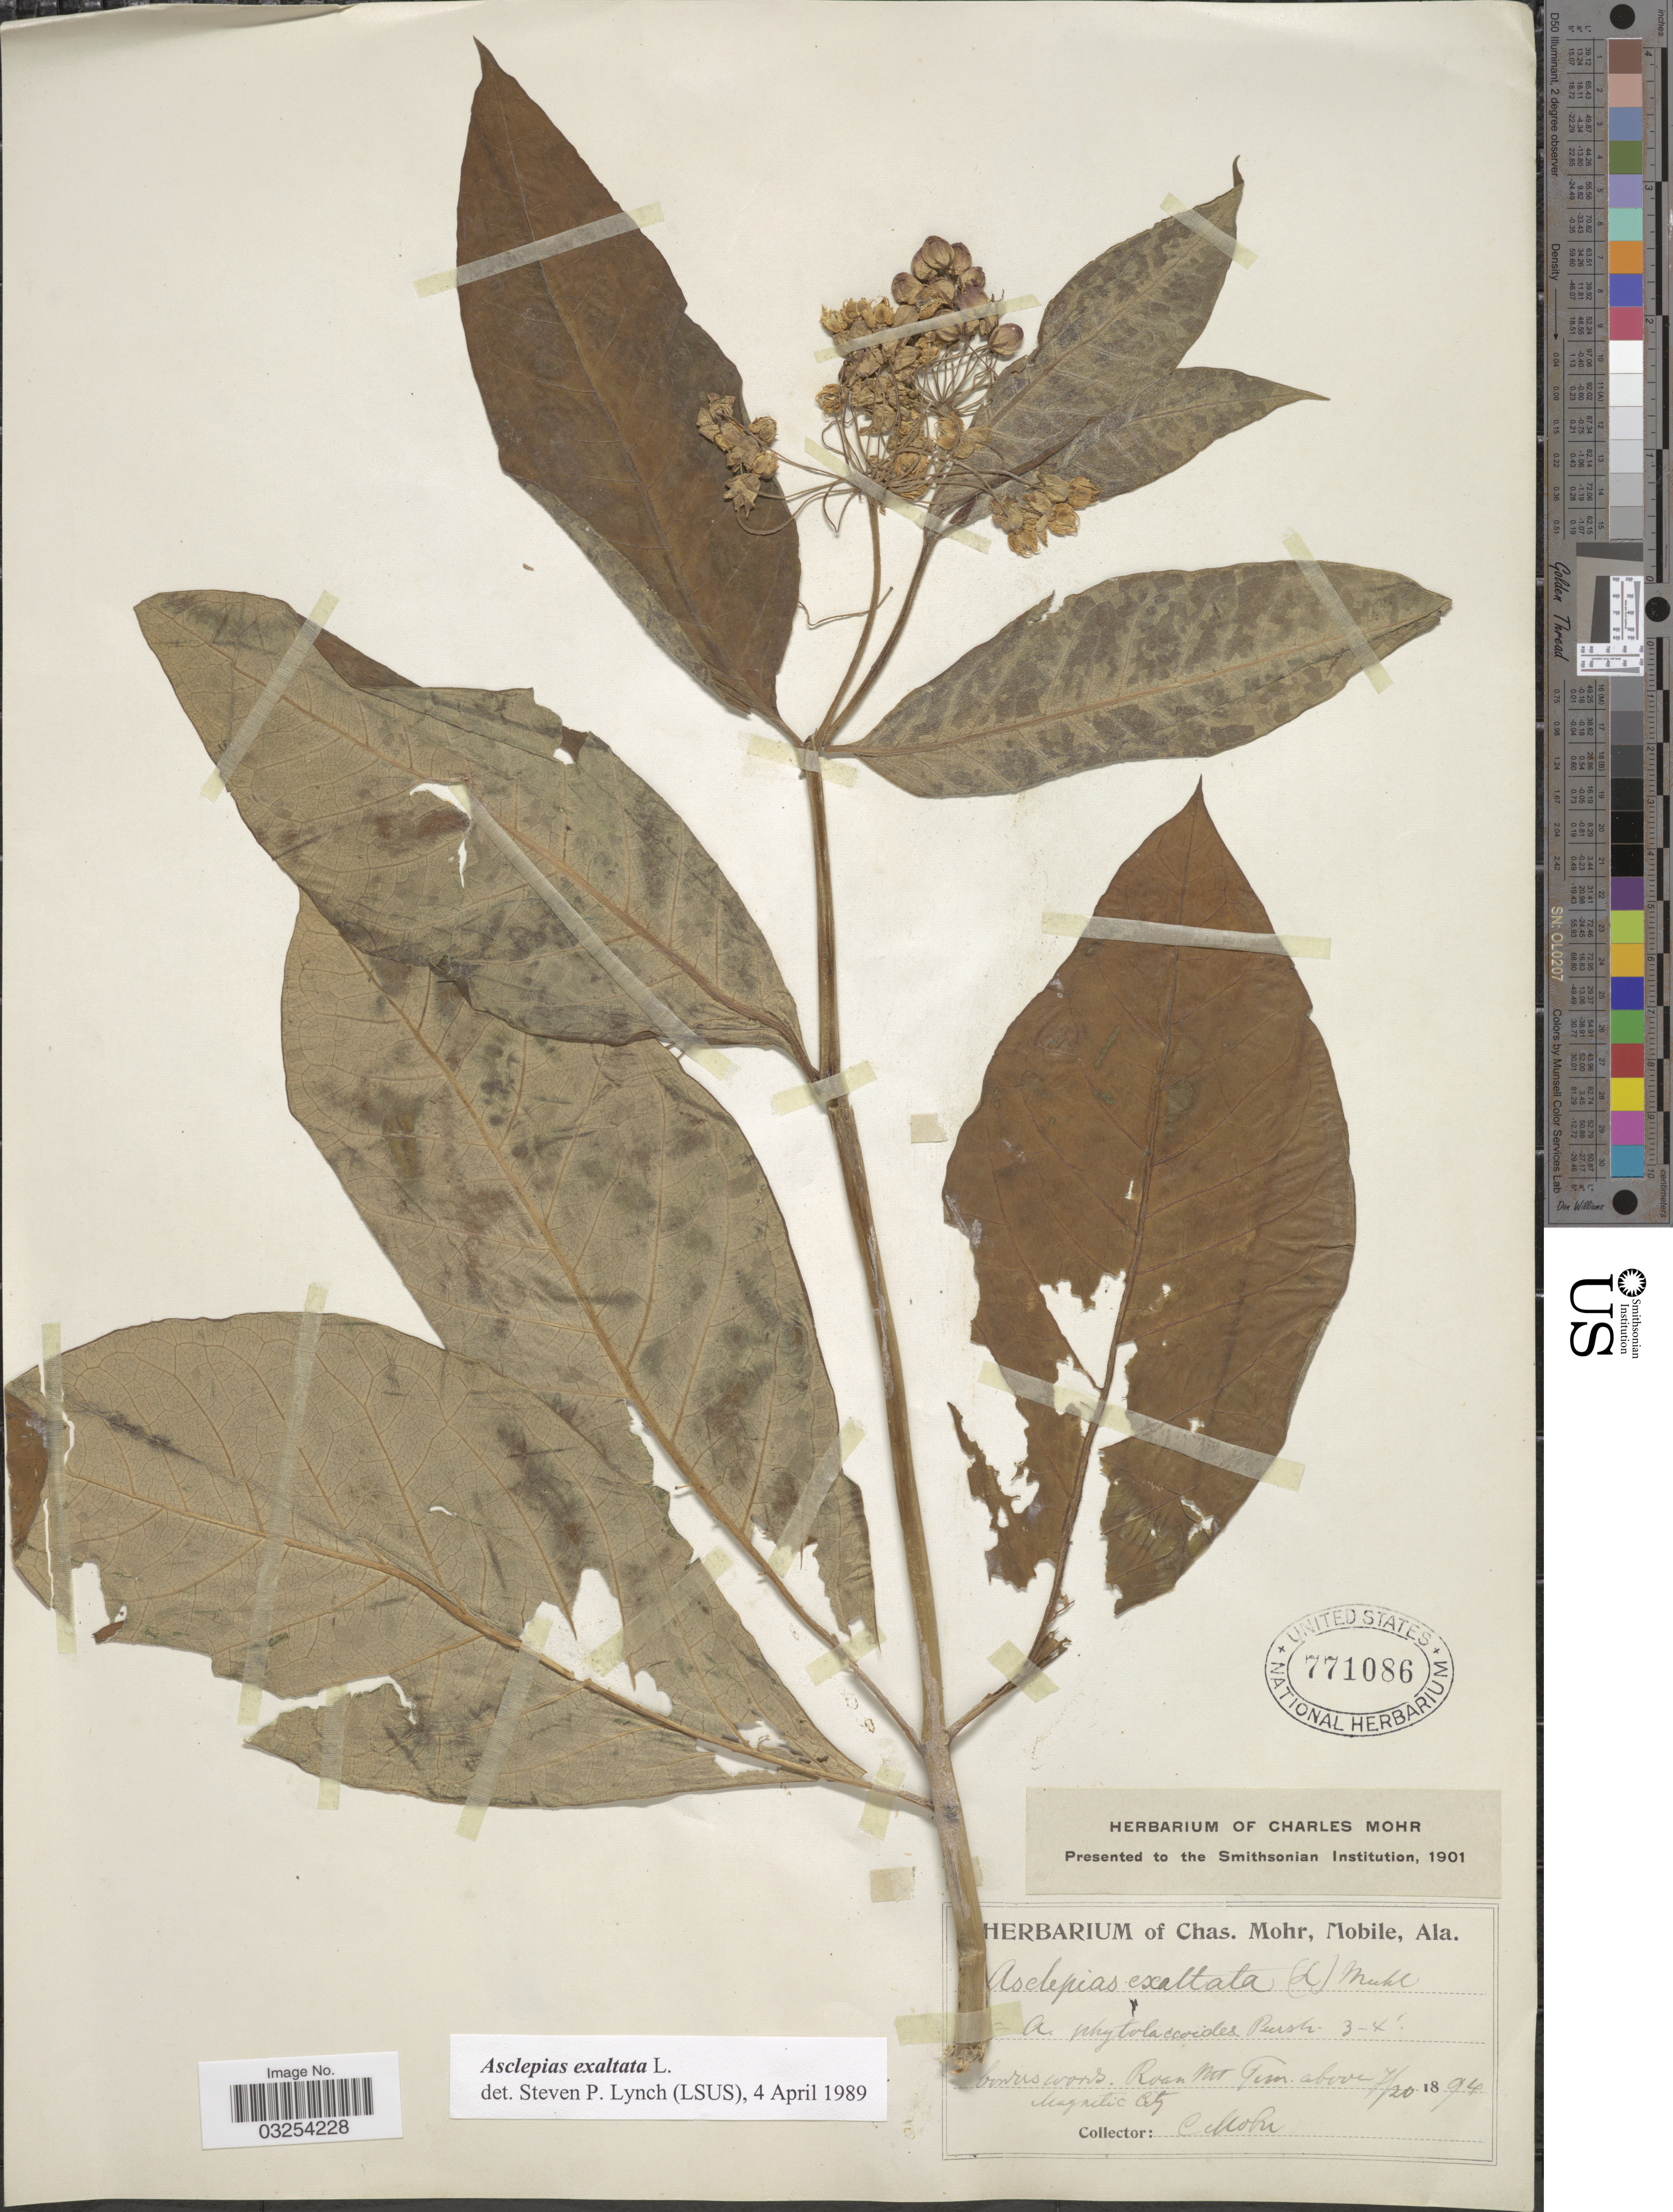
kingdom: Plantae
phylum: Tracheophyta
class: Magnoliopsida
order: Gentianales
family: Apocynaceae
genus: Asclepias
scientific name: Asclepias exaltata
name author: Muhl.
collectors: Mohr, C. T. (herbarium)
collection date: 1894-07-20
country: United States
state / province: Tennessee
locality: Roan Mt. Above Magnetic City.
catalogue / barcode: US 771086